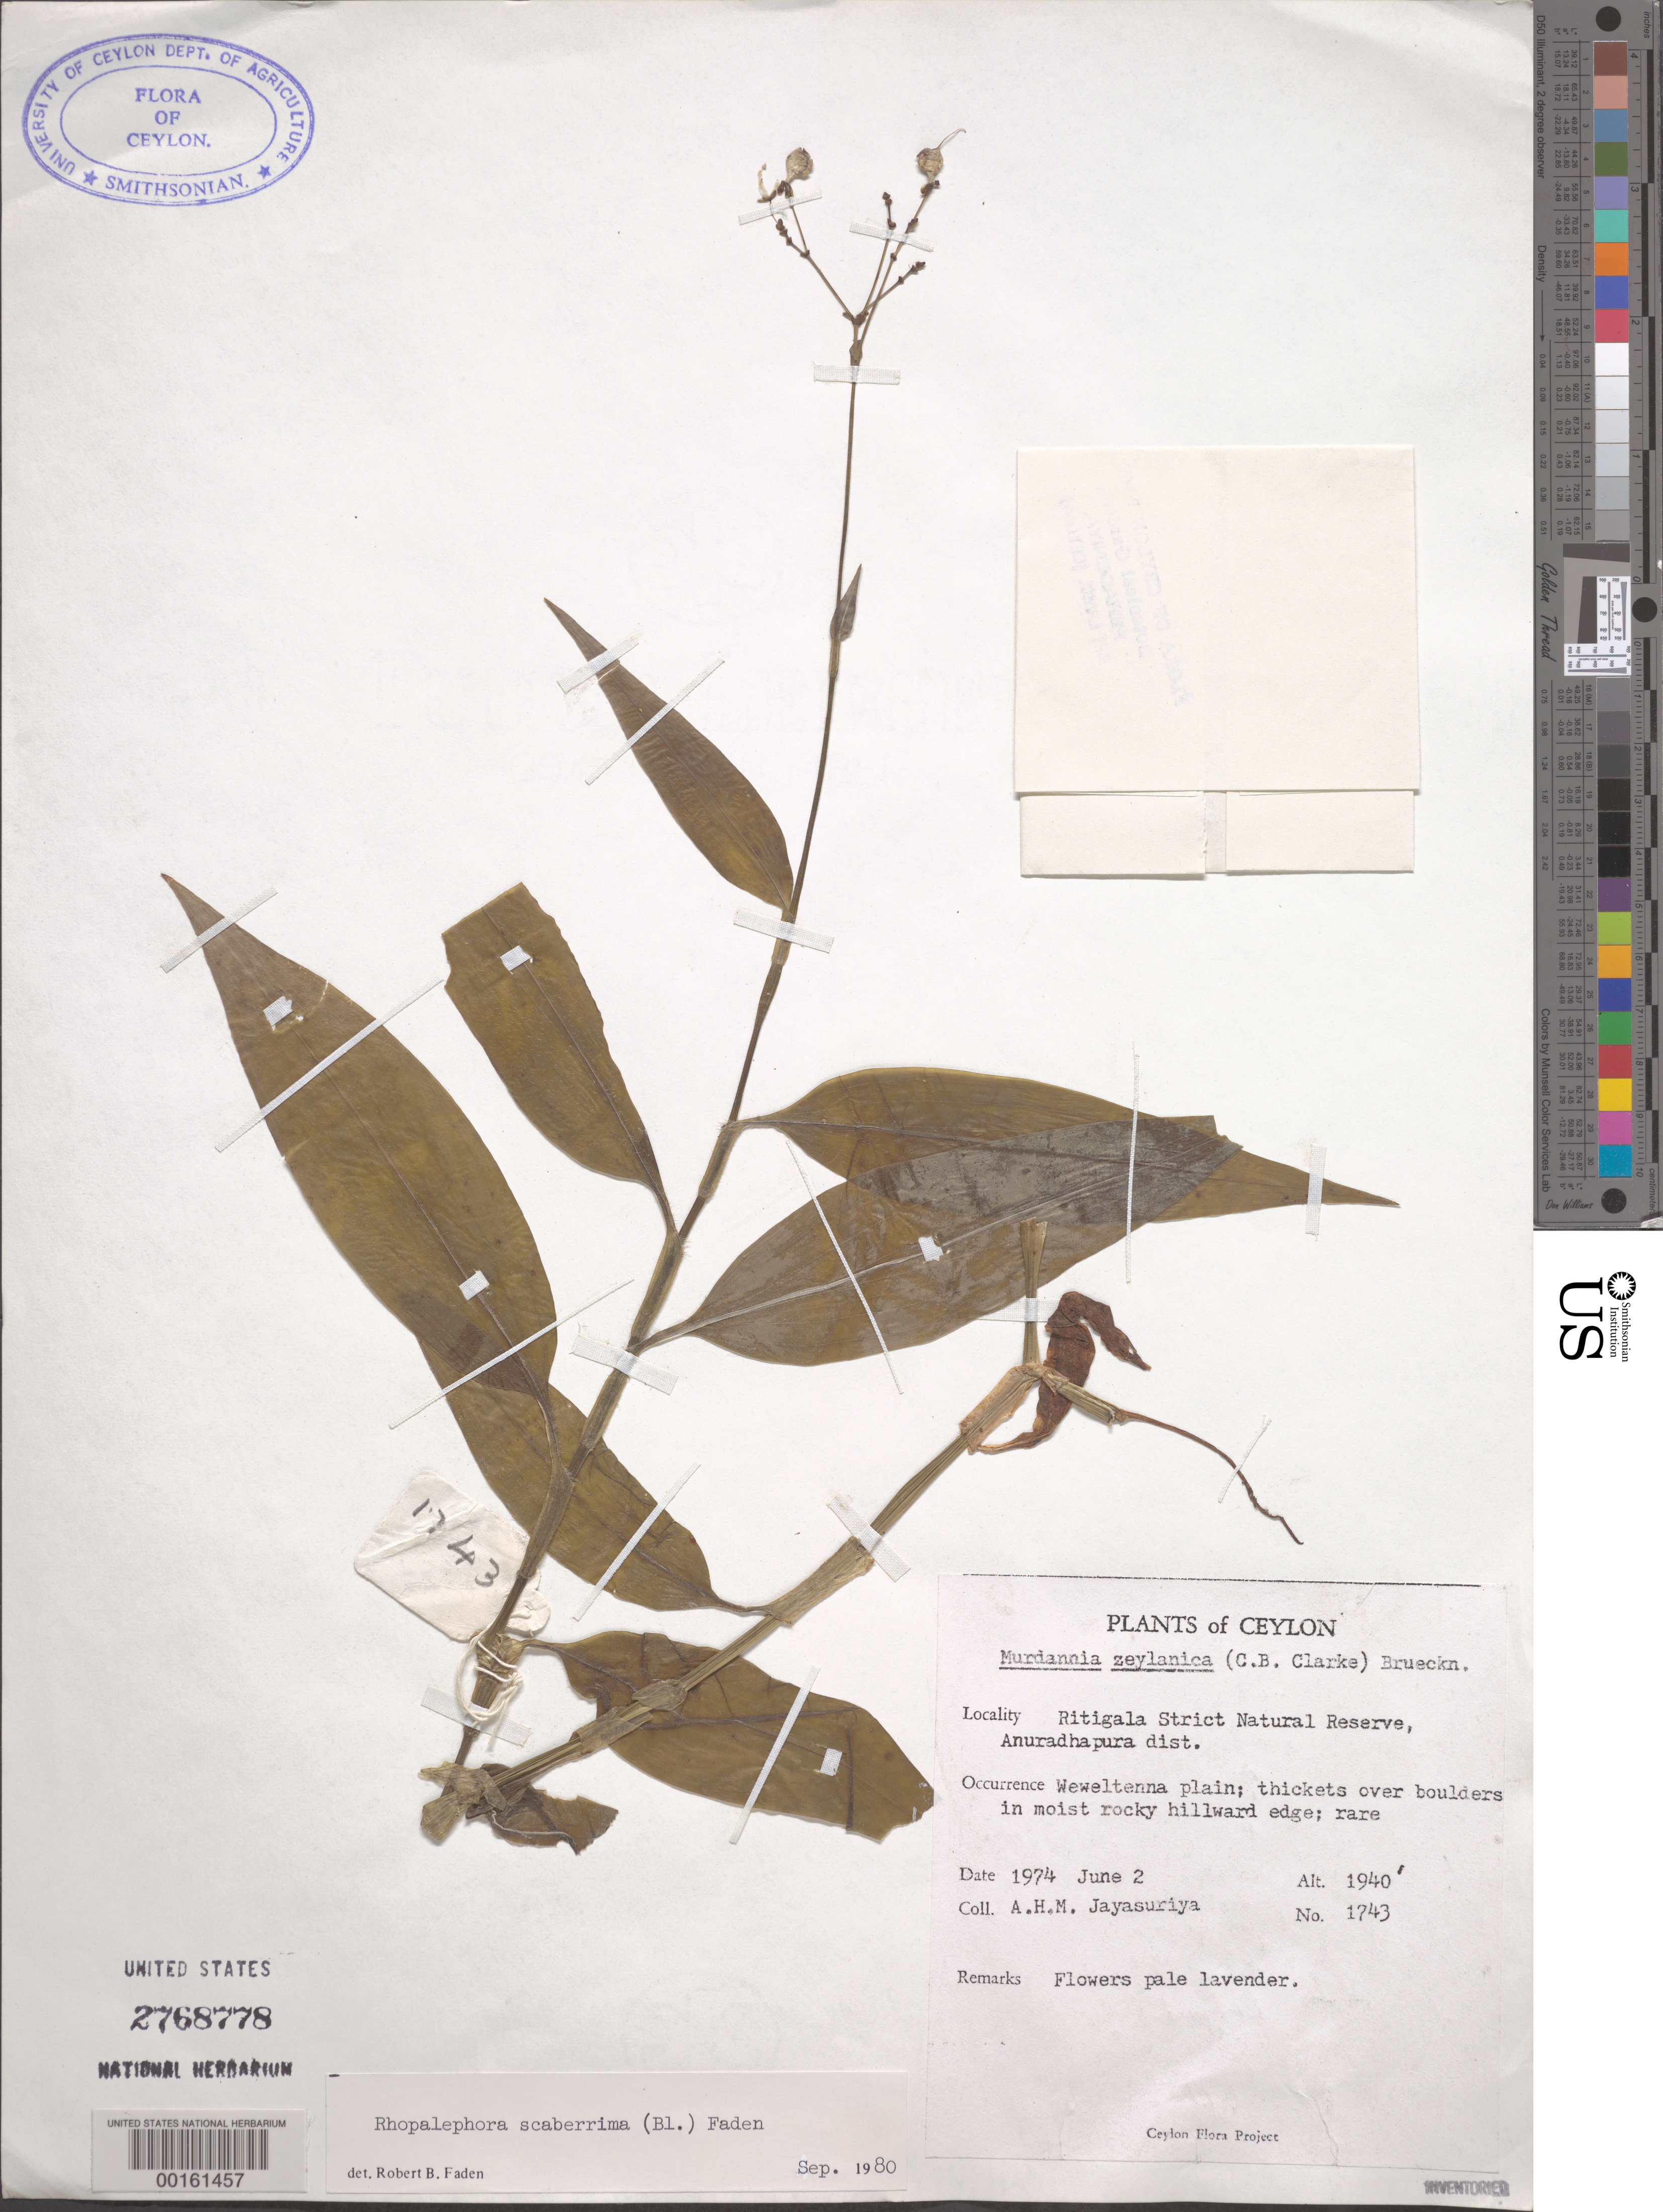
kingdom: Plantae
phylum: Tracheophyta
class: Liliopsida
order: Commelinales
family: Commelinaceae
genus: Rhopalephora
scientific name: Rhopalephora scaberrima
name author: (Blume) Faden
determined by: Faden, Robert B., (US), Smithsonian Institution - National Museum of Natural History (UNITED STATES)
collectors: A. H. Jayasuriya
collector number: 1743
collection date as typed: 02 Jun 1974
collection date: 1974-06-02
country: Sri Lanka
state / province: North Central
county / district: Anuradhapura Dist.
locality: Ritigala strict natural reserve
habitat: Thickets over boulders in moist, rocky edge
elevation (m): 592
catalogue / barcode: US 2768778